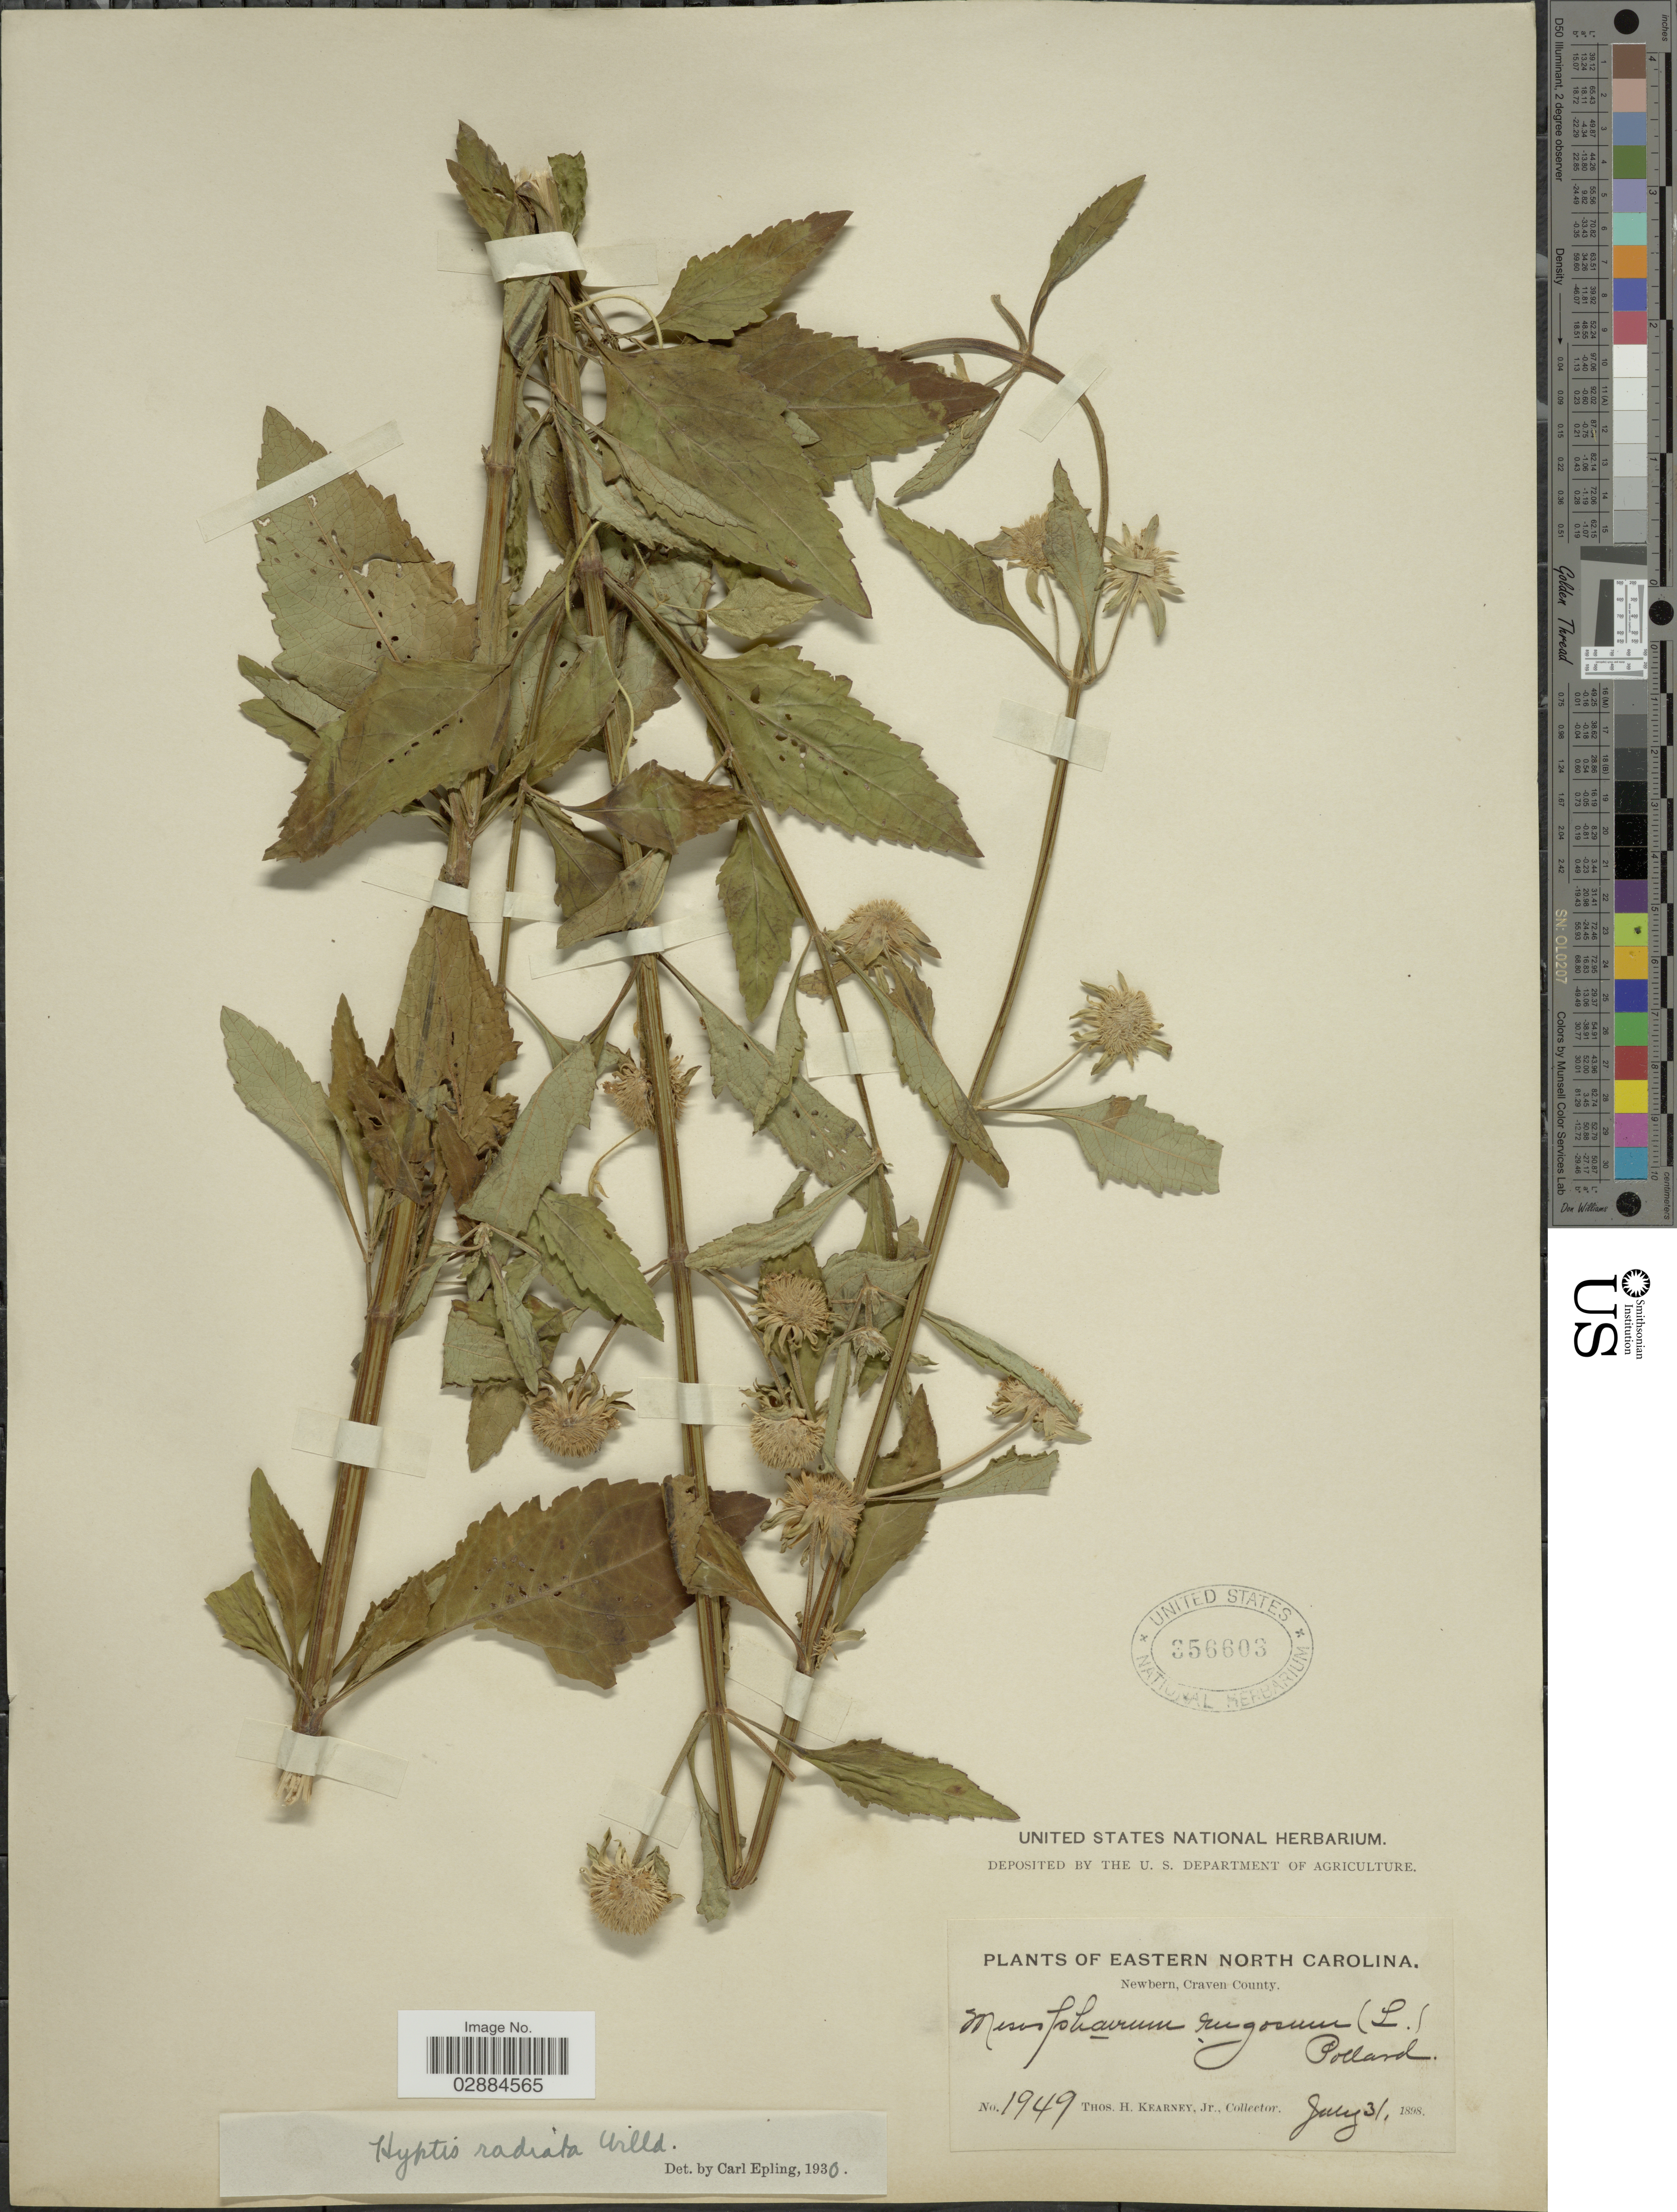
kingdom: Plantae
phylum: Tracheophyta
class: Magnoliopsida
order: Lamiales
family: Lamiaceae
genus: Hyptis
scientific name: Hyptis radiata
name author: Kunth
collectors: T. H. Kearney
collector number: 1949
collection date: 1898-07-31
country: United States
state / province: North Carolina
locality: Eastern North Carolina, Newbern, Craven County.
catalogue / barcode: US 356603